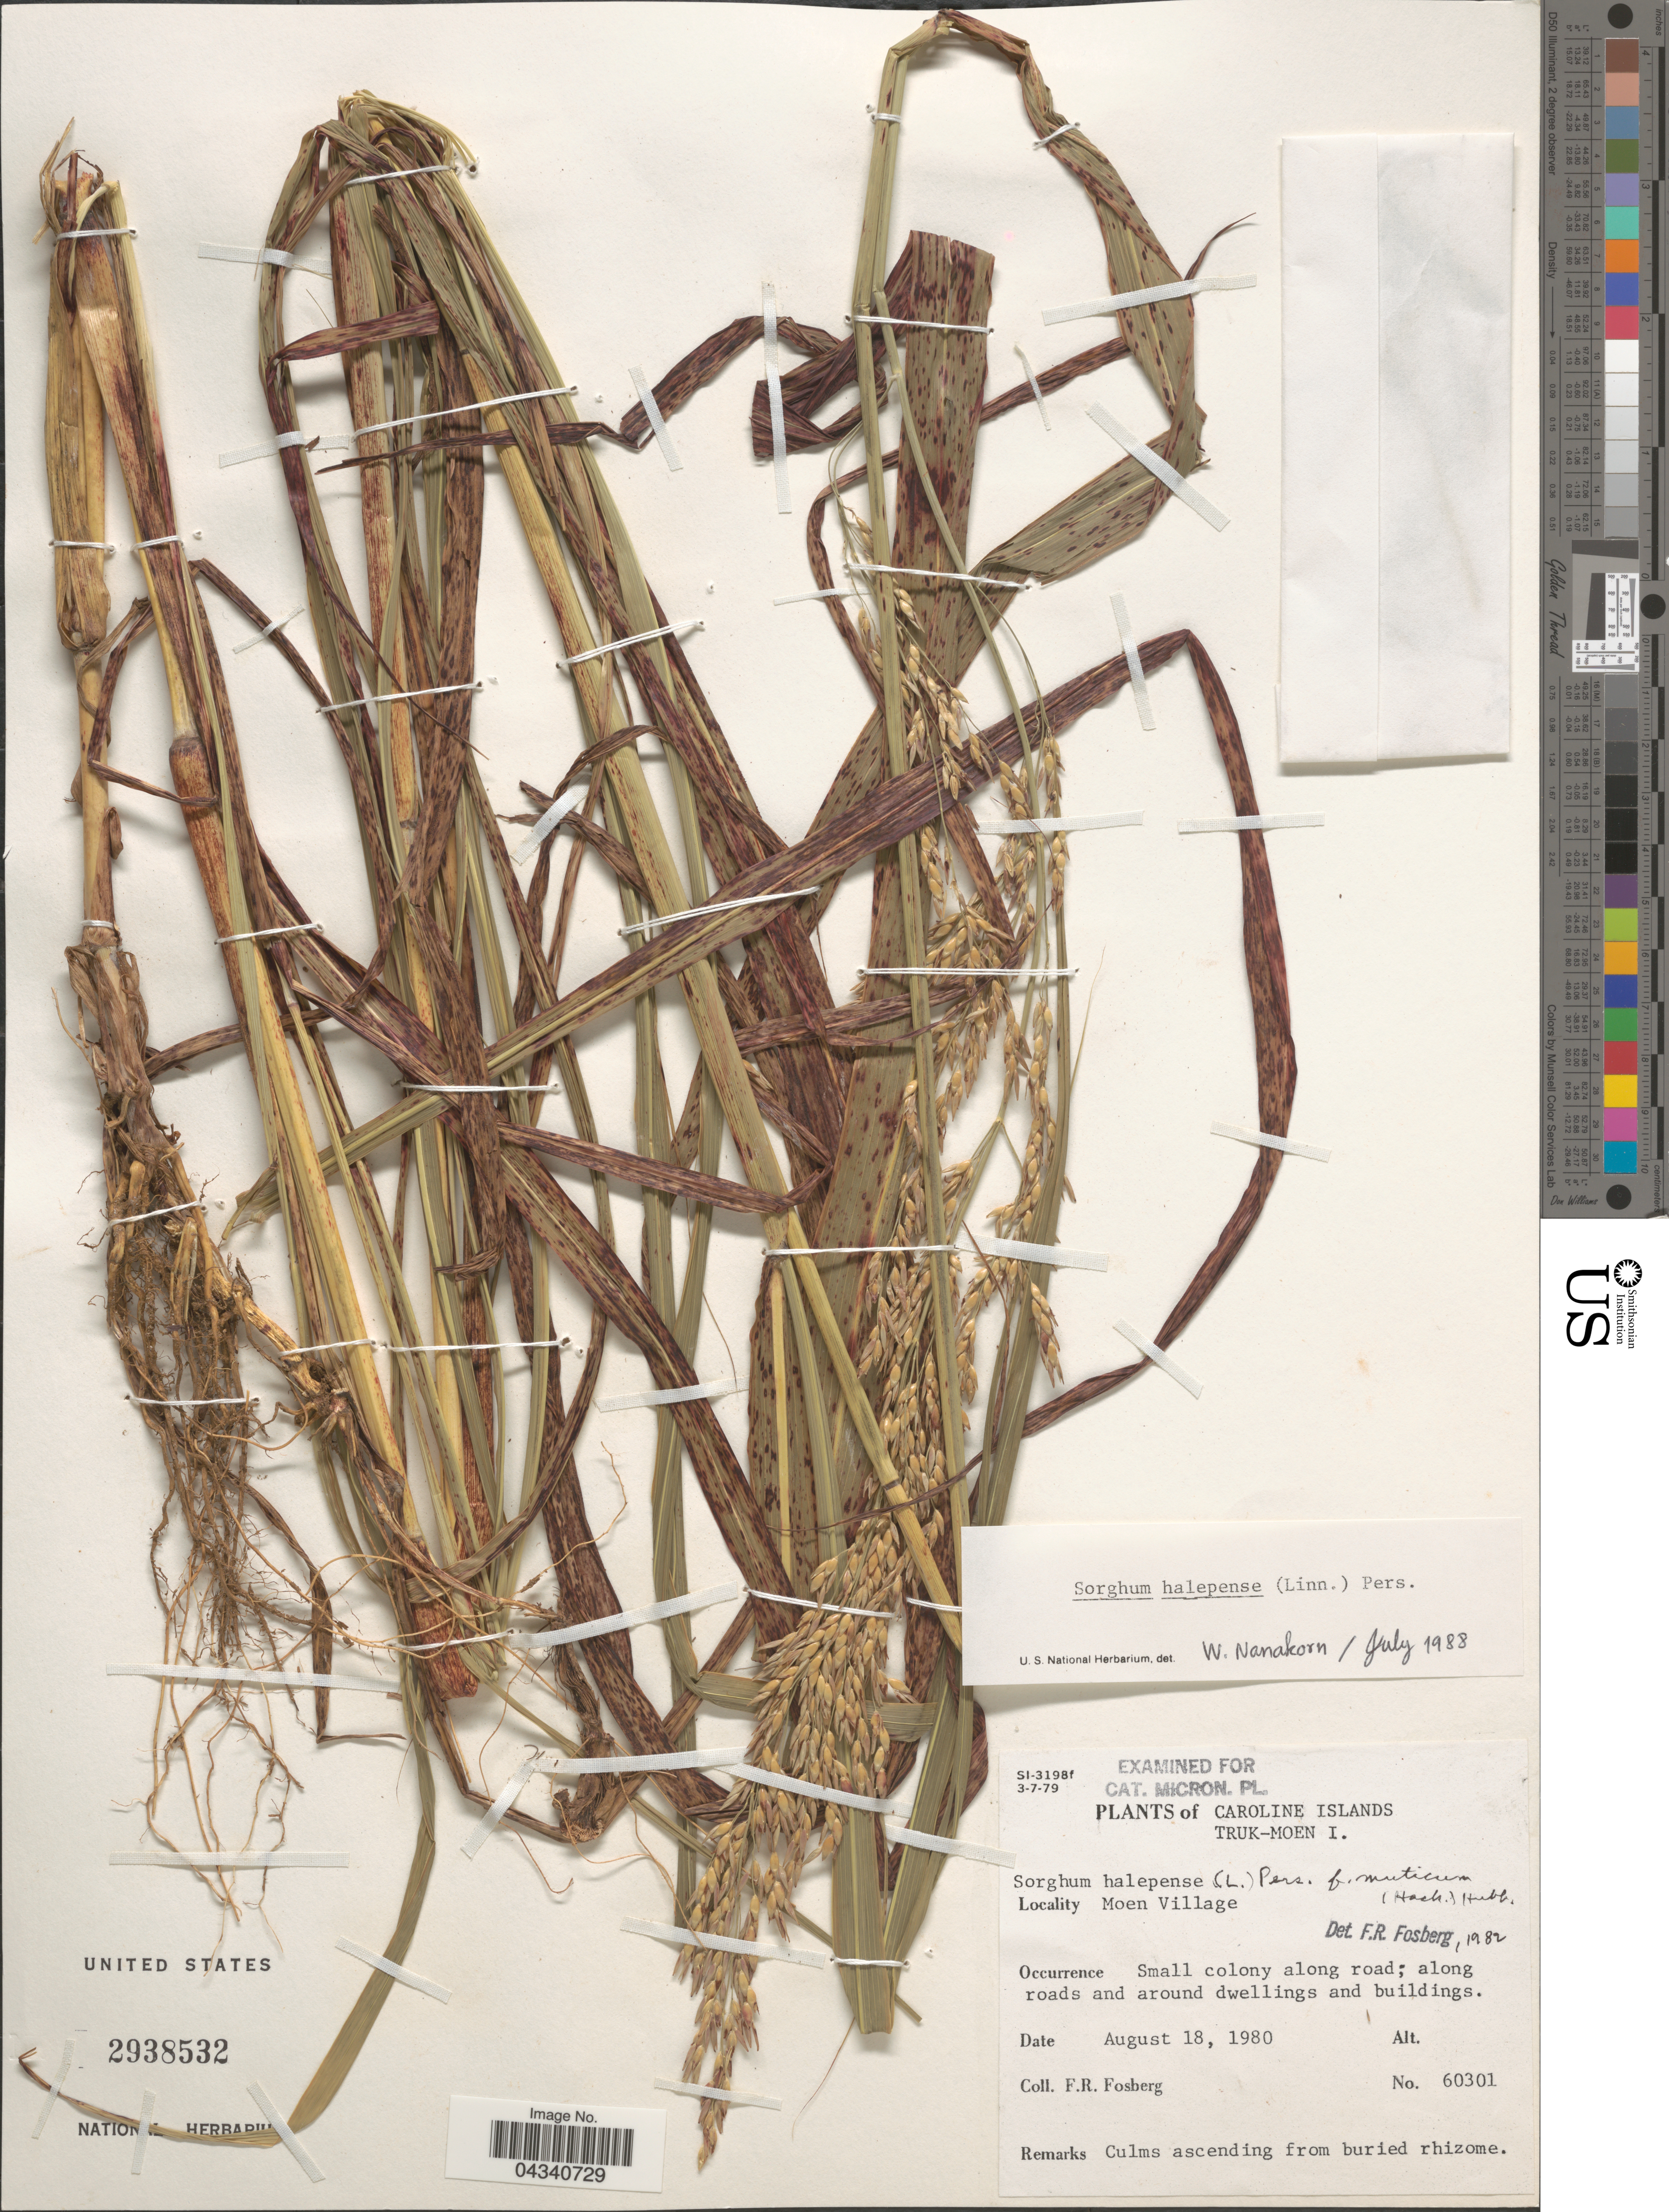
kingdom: Plantae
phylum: Tracheophyta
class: Liliopsida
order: Poales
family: Poaceae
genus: Sorghum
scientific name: Sorghum halepense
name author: (L.) Pers.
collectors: F. R. Fosberg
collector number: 60301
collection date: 1980-08-18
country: Micronesia, Federated States of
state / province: Truk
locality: Caroline Islands. Truk-Moen I. Moen Village. Small colony along road; along roads and around dwellings and buildings.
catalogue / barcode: US 2938532